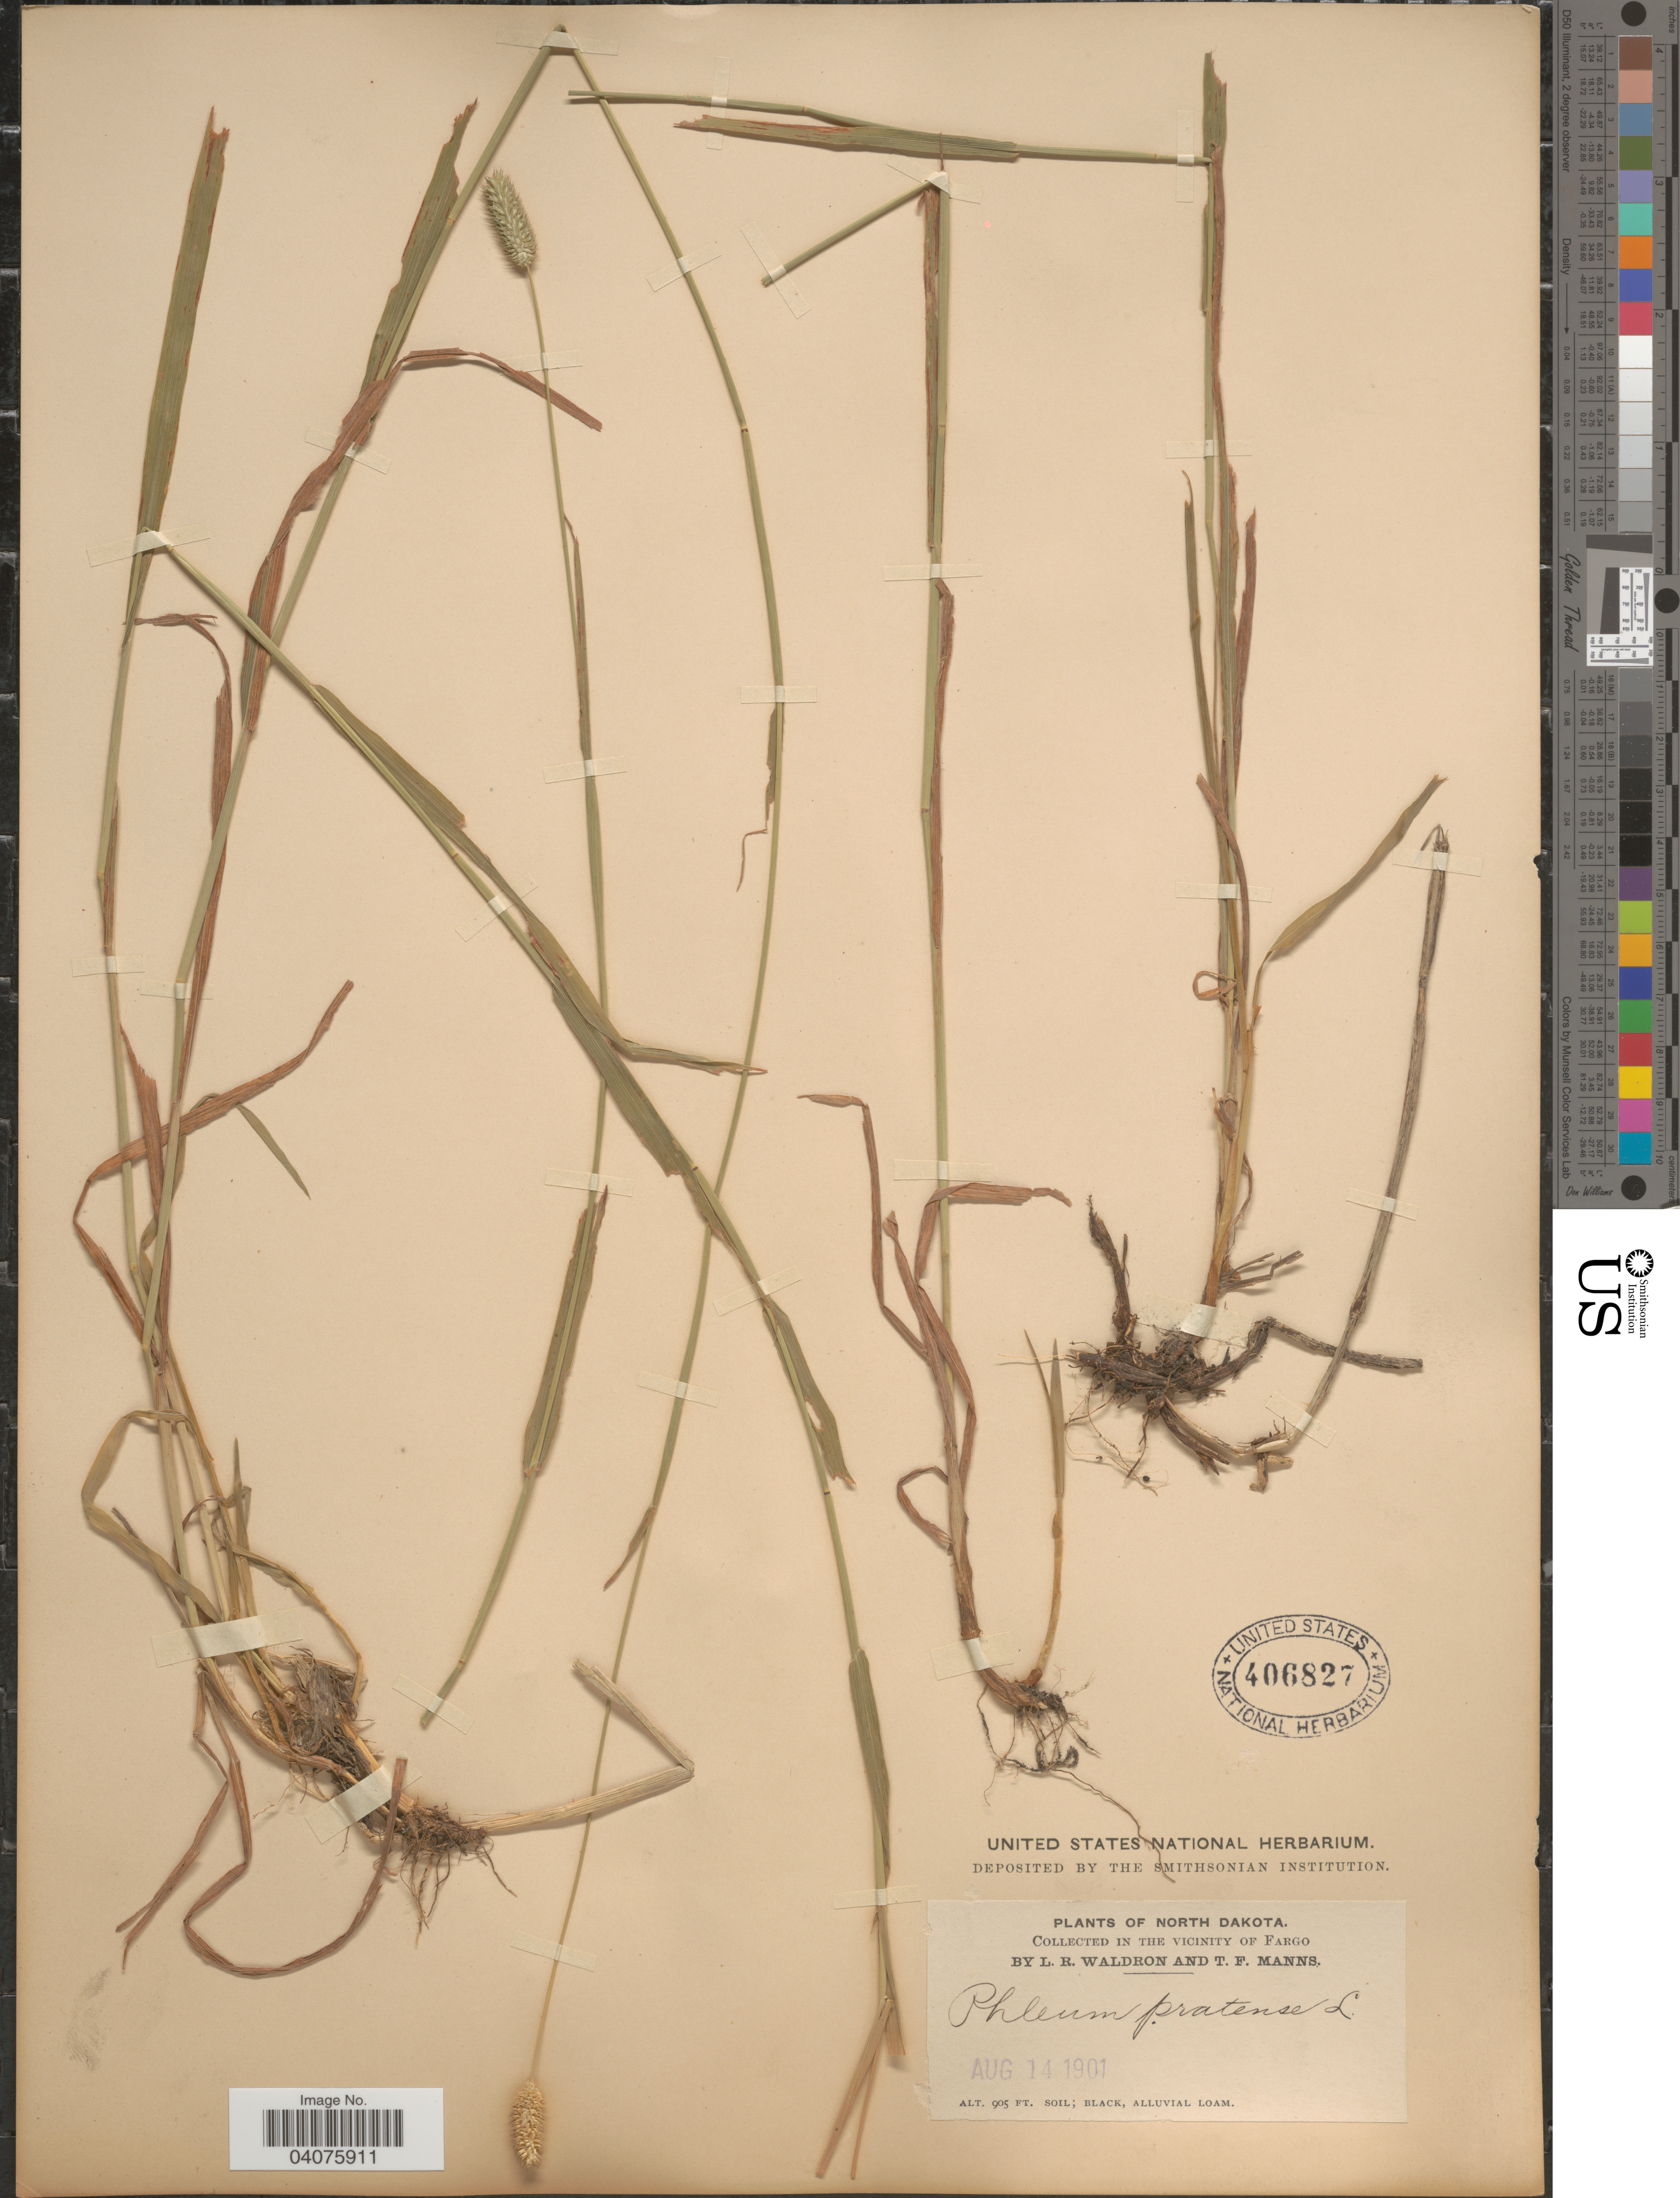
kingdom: Plantae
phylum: Tracheophyta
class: Liliopsida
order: Poales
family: Poaceae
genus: Phleum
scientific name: Phleum pratense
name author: L.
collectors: L. Waldron & T. Manns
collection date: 1901-08-14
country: United States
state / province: North Dakota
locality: In the Vicinity of Fargo.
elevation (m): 276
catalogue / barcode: US 406827